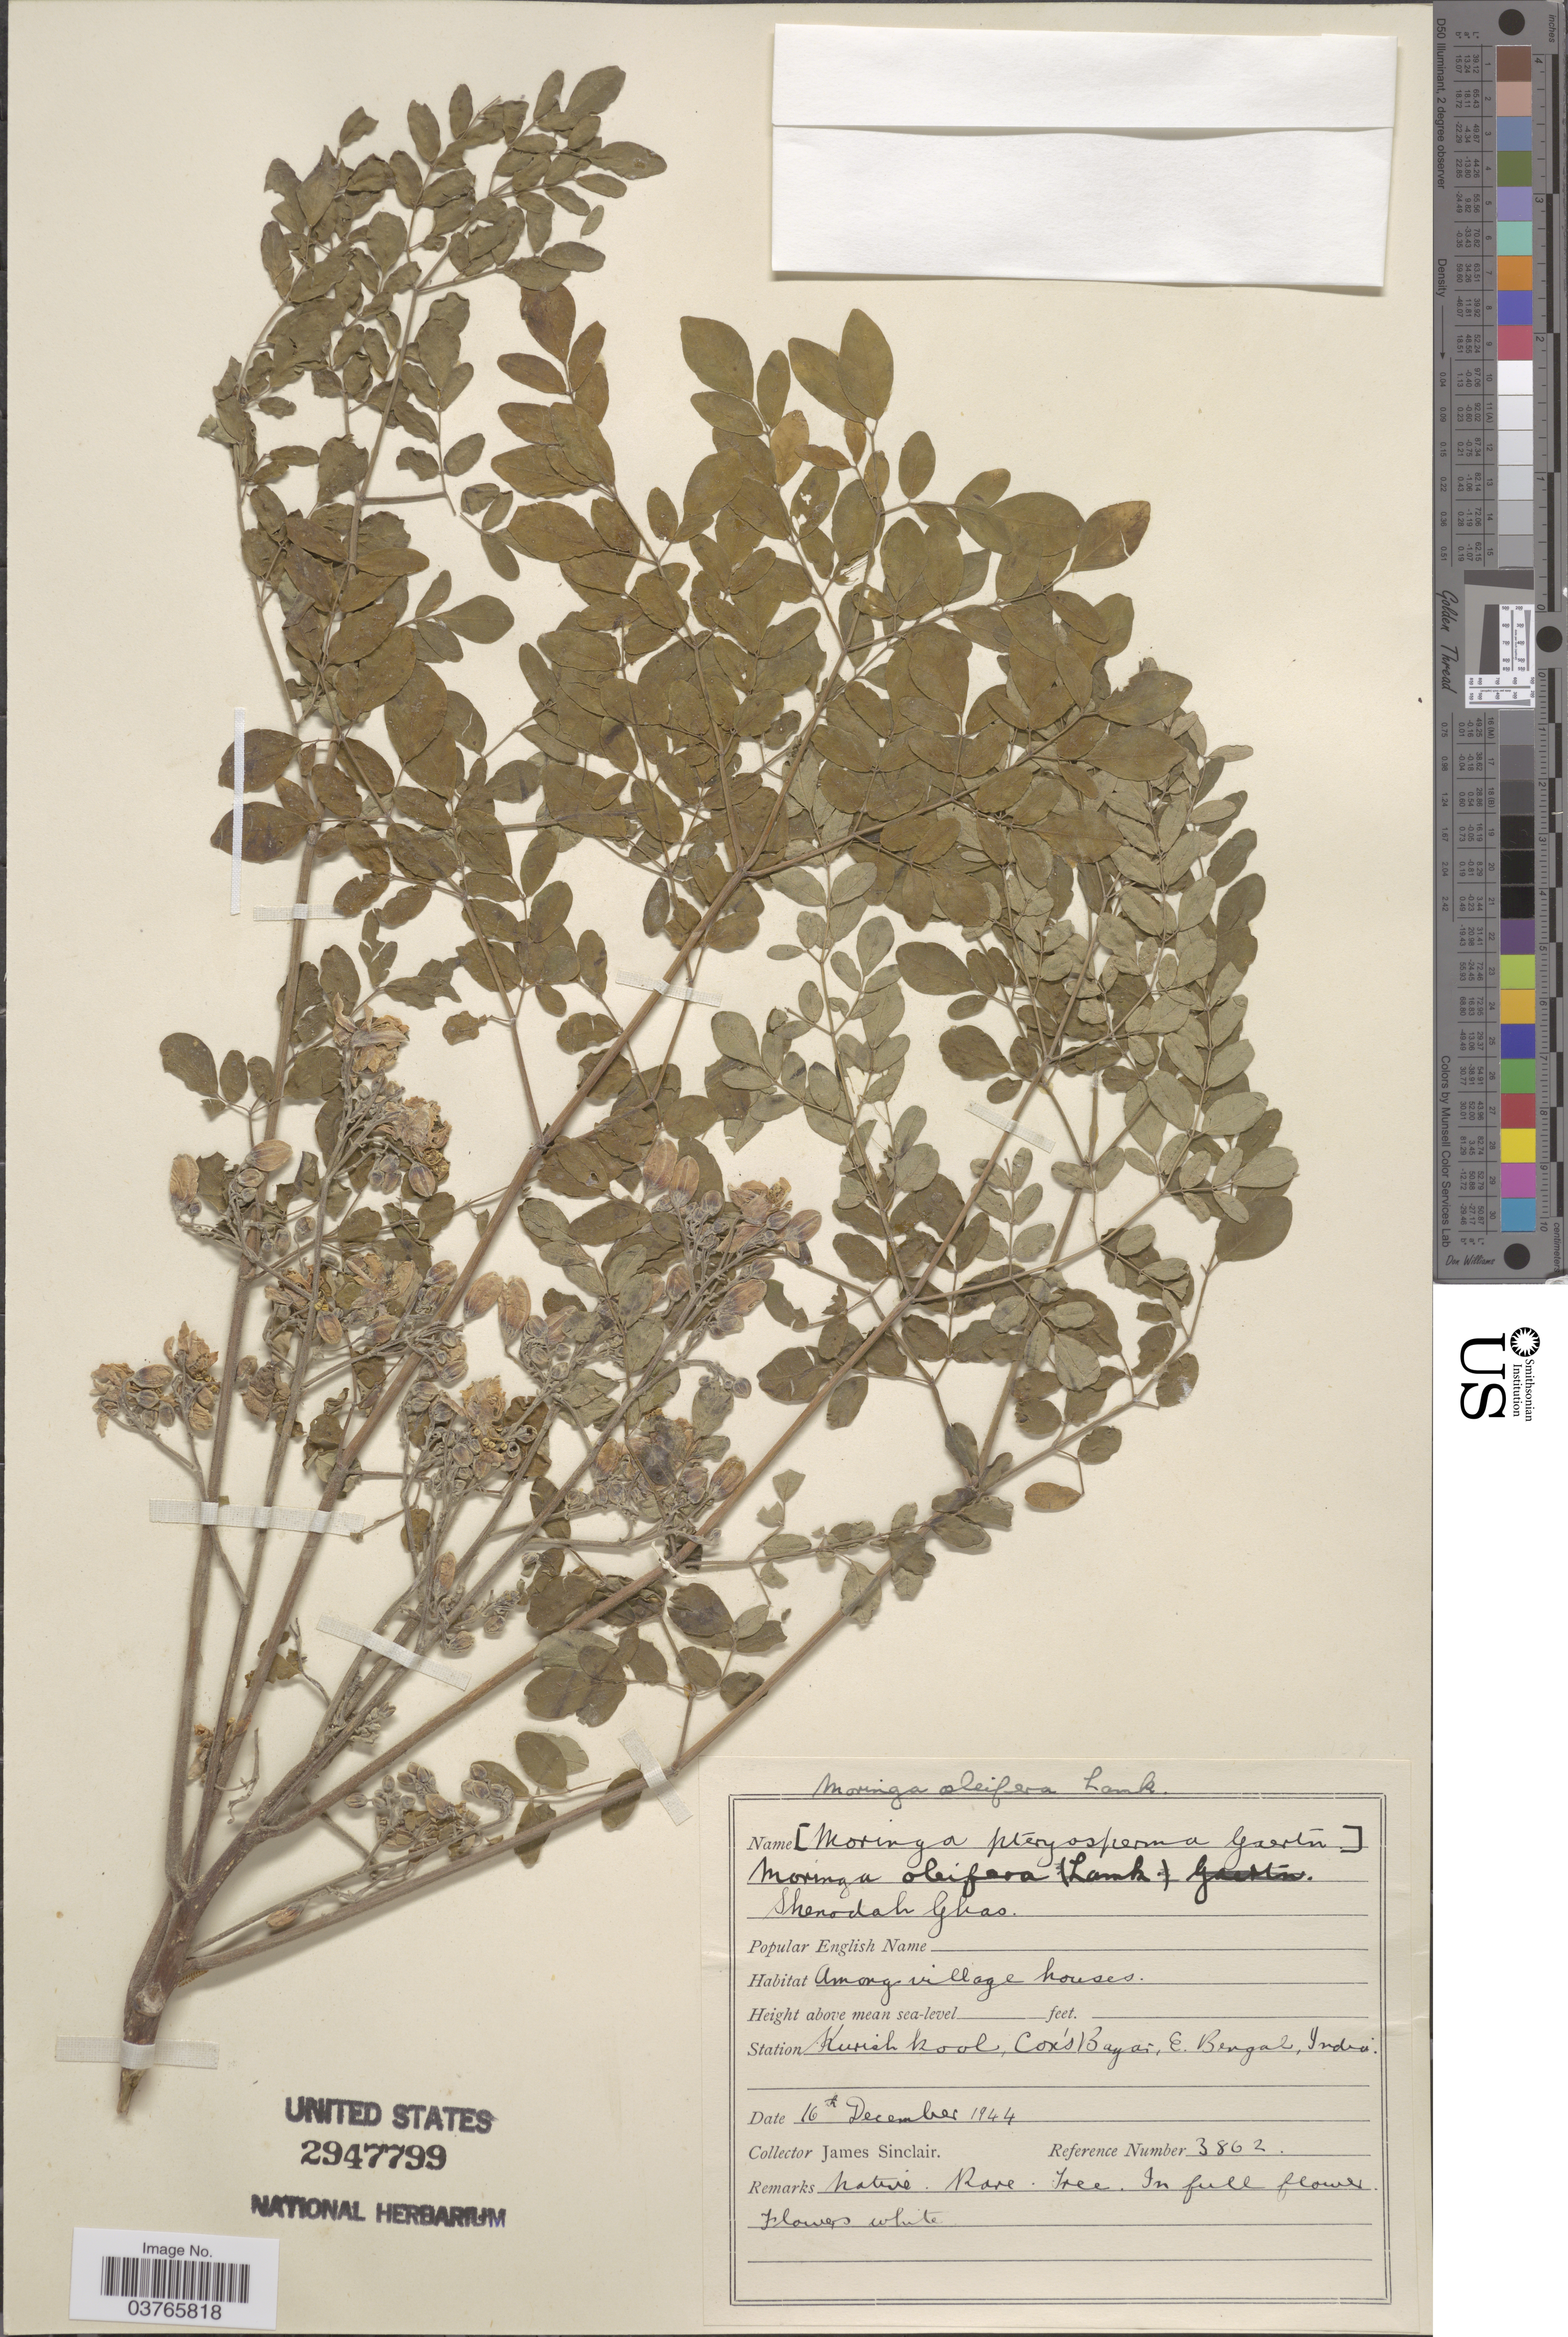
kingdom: Plantae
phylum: Tracheophyta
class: Magnoliopsida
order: Brassicales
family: Moringaceae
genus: Moringa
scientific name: Moringa oleifera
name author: Lam.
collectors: J. Sinclair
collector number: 3862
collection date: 1944-12-16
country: Bangladesh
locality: Station Kurish Kool, Cox's Bazar, E. Bengal. Among village houses.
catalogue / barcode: US 2947799